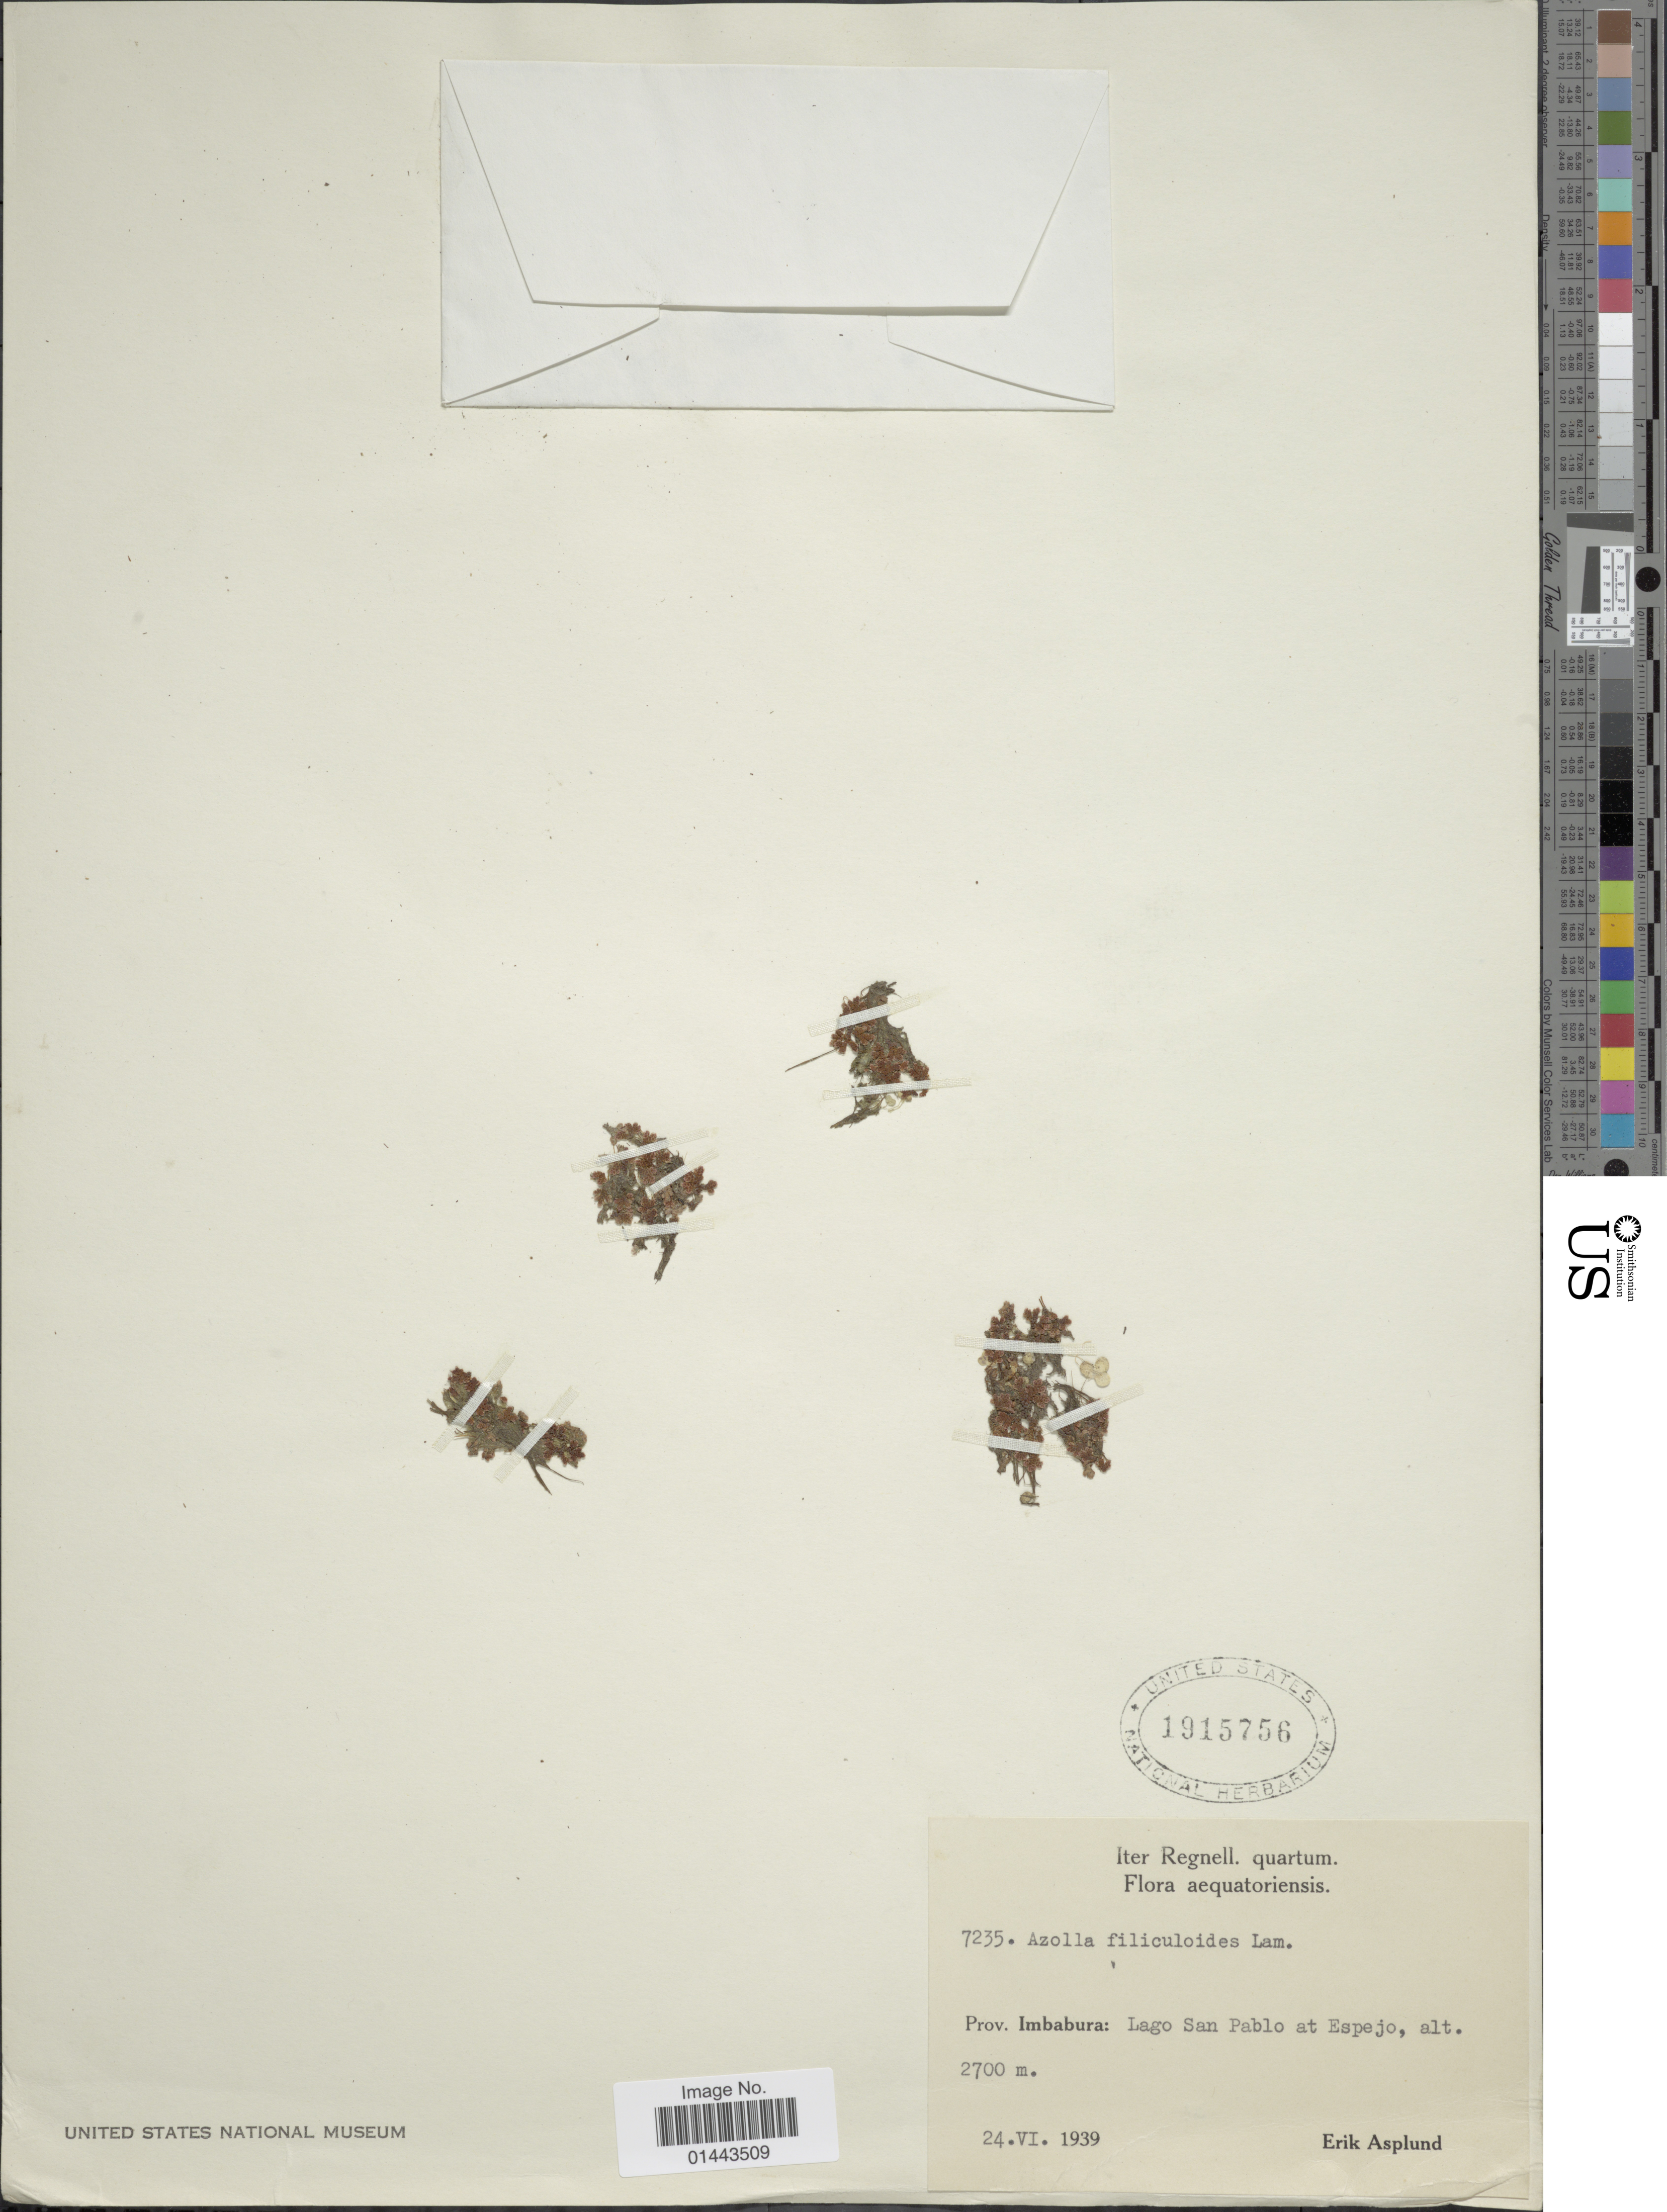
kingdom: Plantae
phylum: Tracheophyta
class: Polypodiopsida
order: Salviniales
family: Salviniaceae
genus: Azolla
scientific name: Azolla filiculoides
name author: Lam.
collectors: E. Asplund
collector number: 7235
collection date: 1939-06-24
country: Ecuador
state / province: Imbabura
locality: Aequatoriensis. Lago San Pablo at Espejo.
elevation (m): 2700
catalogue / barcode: US 1915756